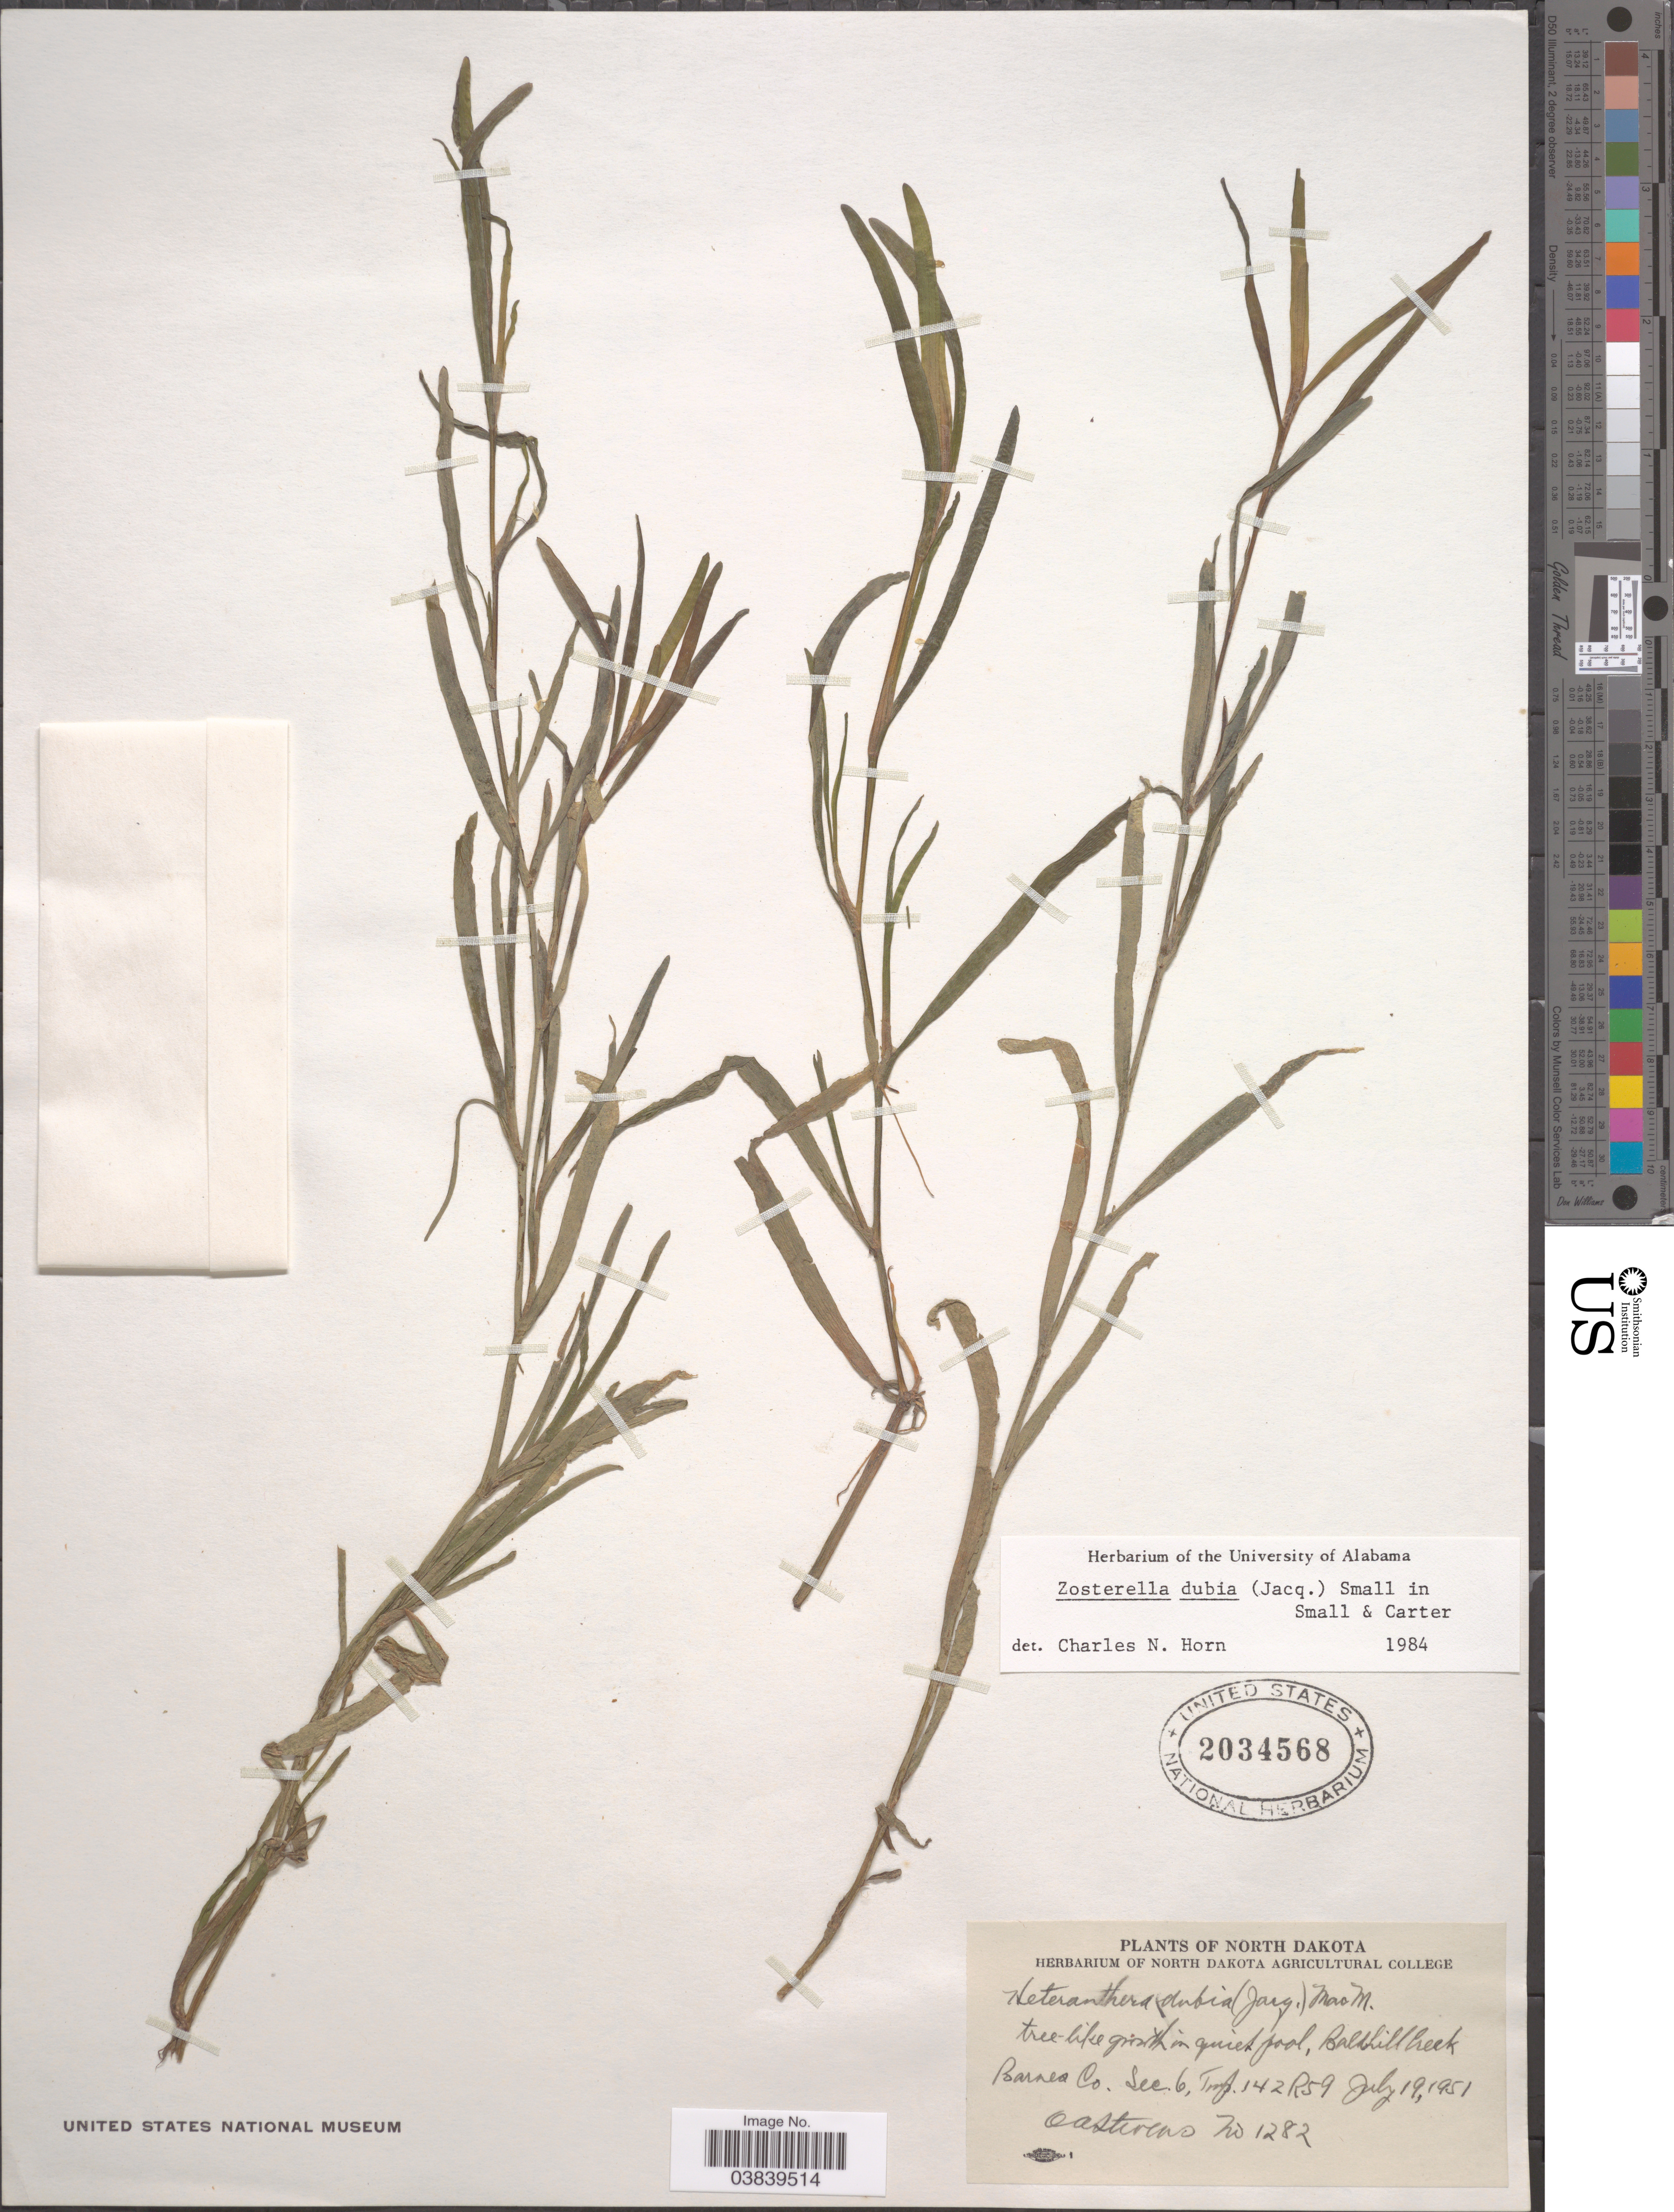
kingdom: Plantae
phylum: Tracheophyta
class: Liliopsida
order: Commelinales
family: Pontederiaceae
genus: Heteranthera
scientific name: Heteranthera dubia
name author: (Jacq.) MacMill.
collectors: O. A. Stevens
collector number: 1282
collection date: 1951-07-19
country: United States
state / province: North Dakota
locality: Barnes Co. Sec. 6, Twp. 142 R59.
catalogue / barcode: US 2034568